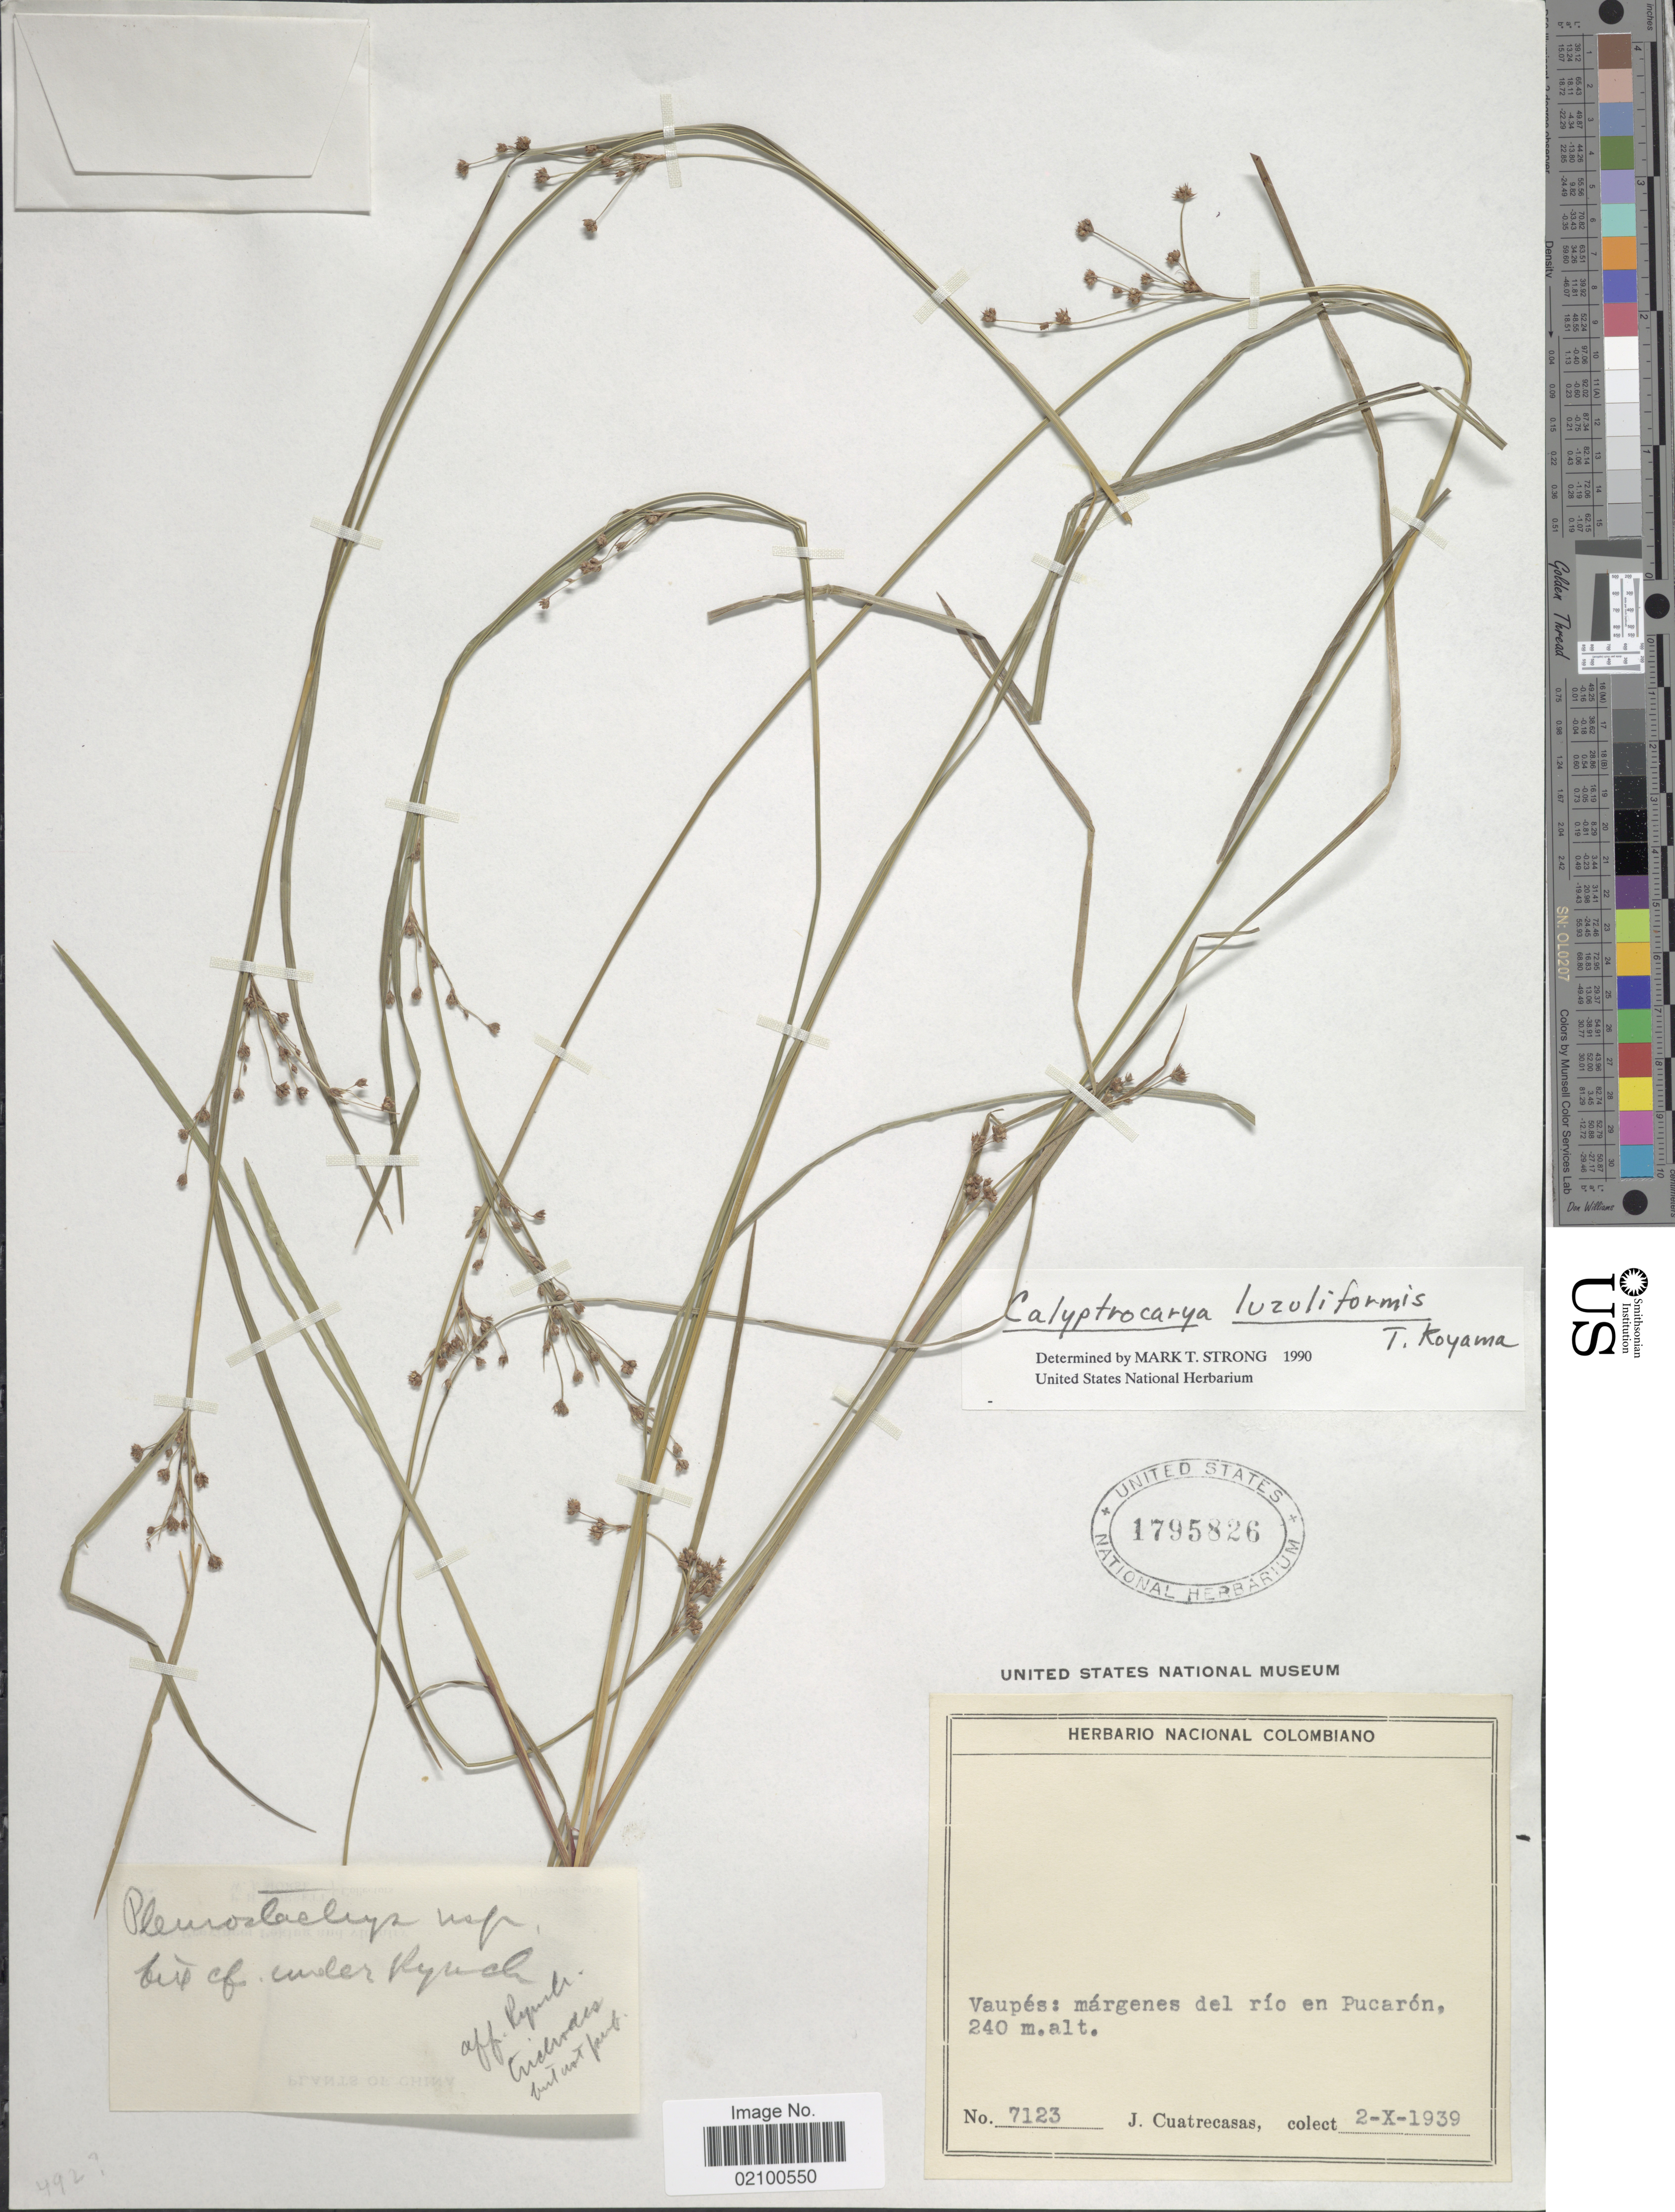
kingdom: Plantae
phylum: Tracheophyta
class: Liliopsida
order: Poales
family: Cyperaceae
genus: Calyptrocarya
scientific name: Calyptrocarya luzuliformis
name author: T. Koyama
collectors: J. Cuatrecasas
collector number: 7123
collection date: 1939-10-02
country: Colombia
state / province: Vaupés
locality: Vaupes: margenes del rio en Pucaron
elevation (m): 240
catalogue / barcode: US 1795826